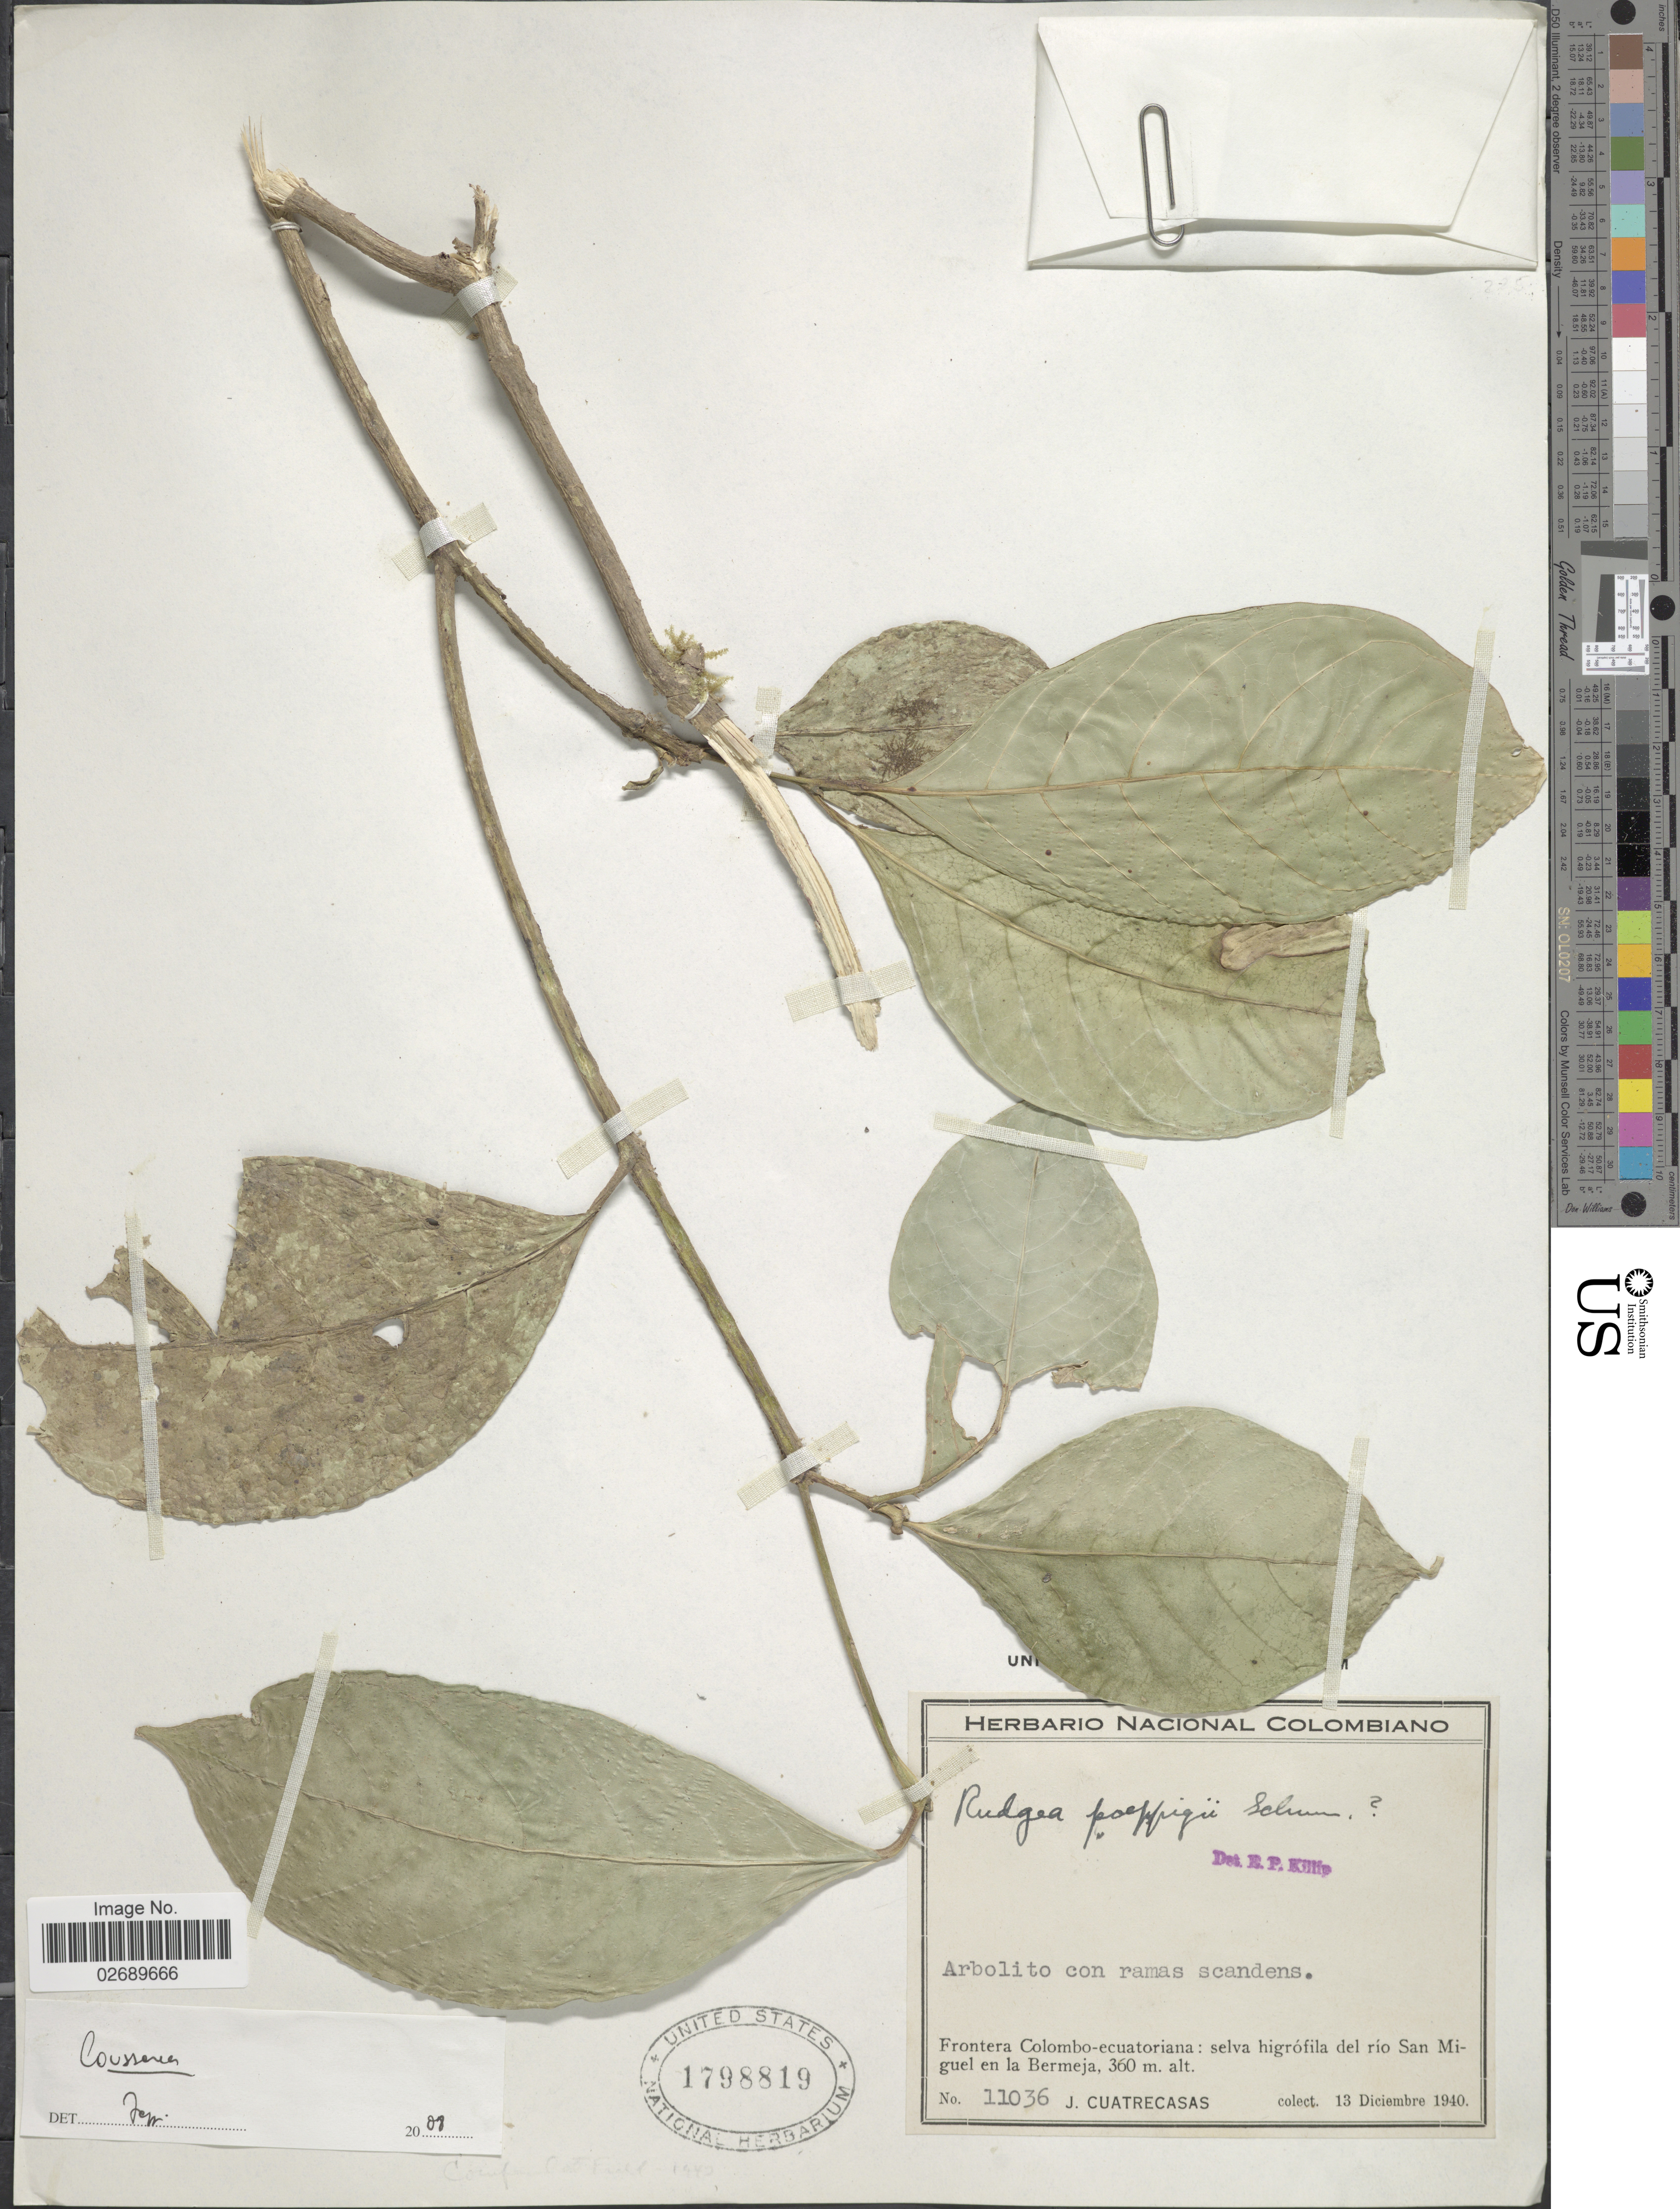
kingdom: Plantae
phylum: Tracheophyta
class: Magnoliopsida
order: Gentianales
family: Rubiaceae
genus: Coussarea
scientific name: Coussarea sp.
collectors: J. Cuatrecasas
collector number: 11036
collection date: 1940-12-13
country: Colombia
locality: Frontera Colombo-ecuatoriana: selva higrofila del rio San Miguel en la Bermeja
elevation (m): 360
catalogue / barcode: US 1798819